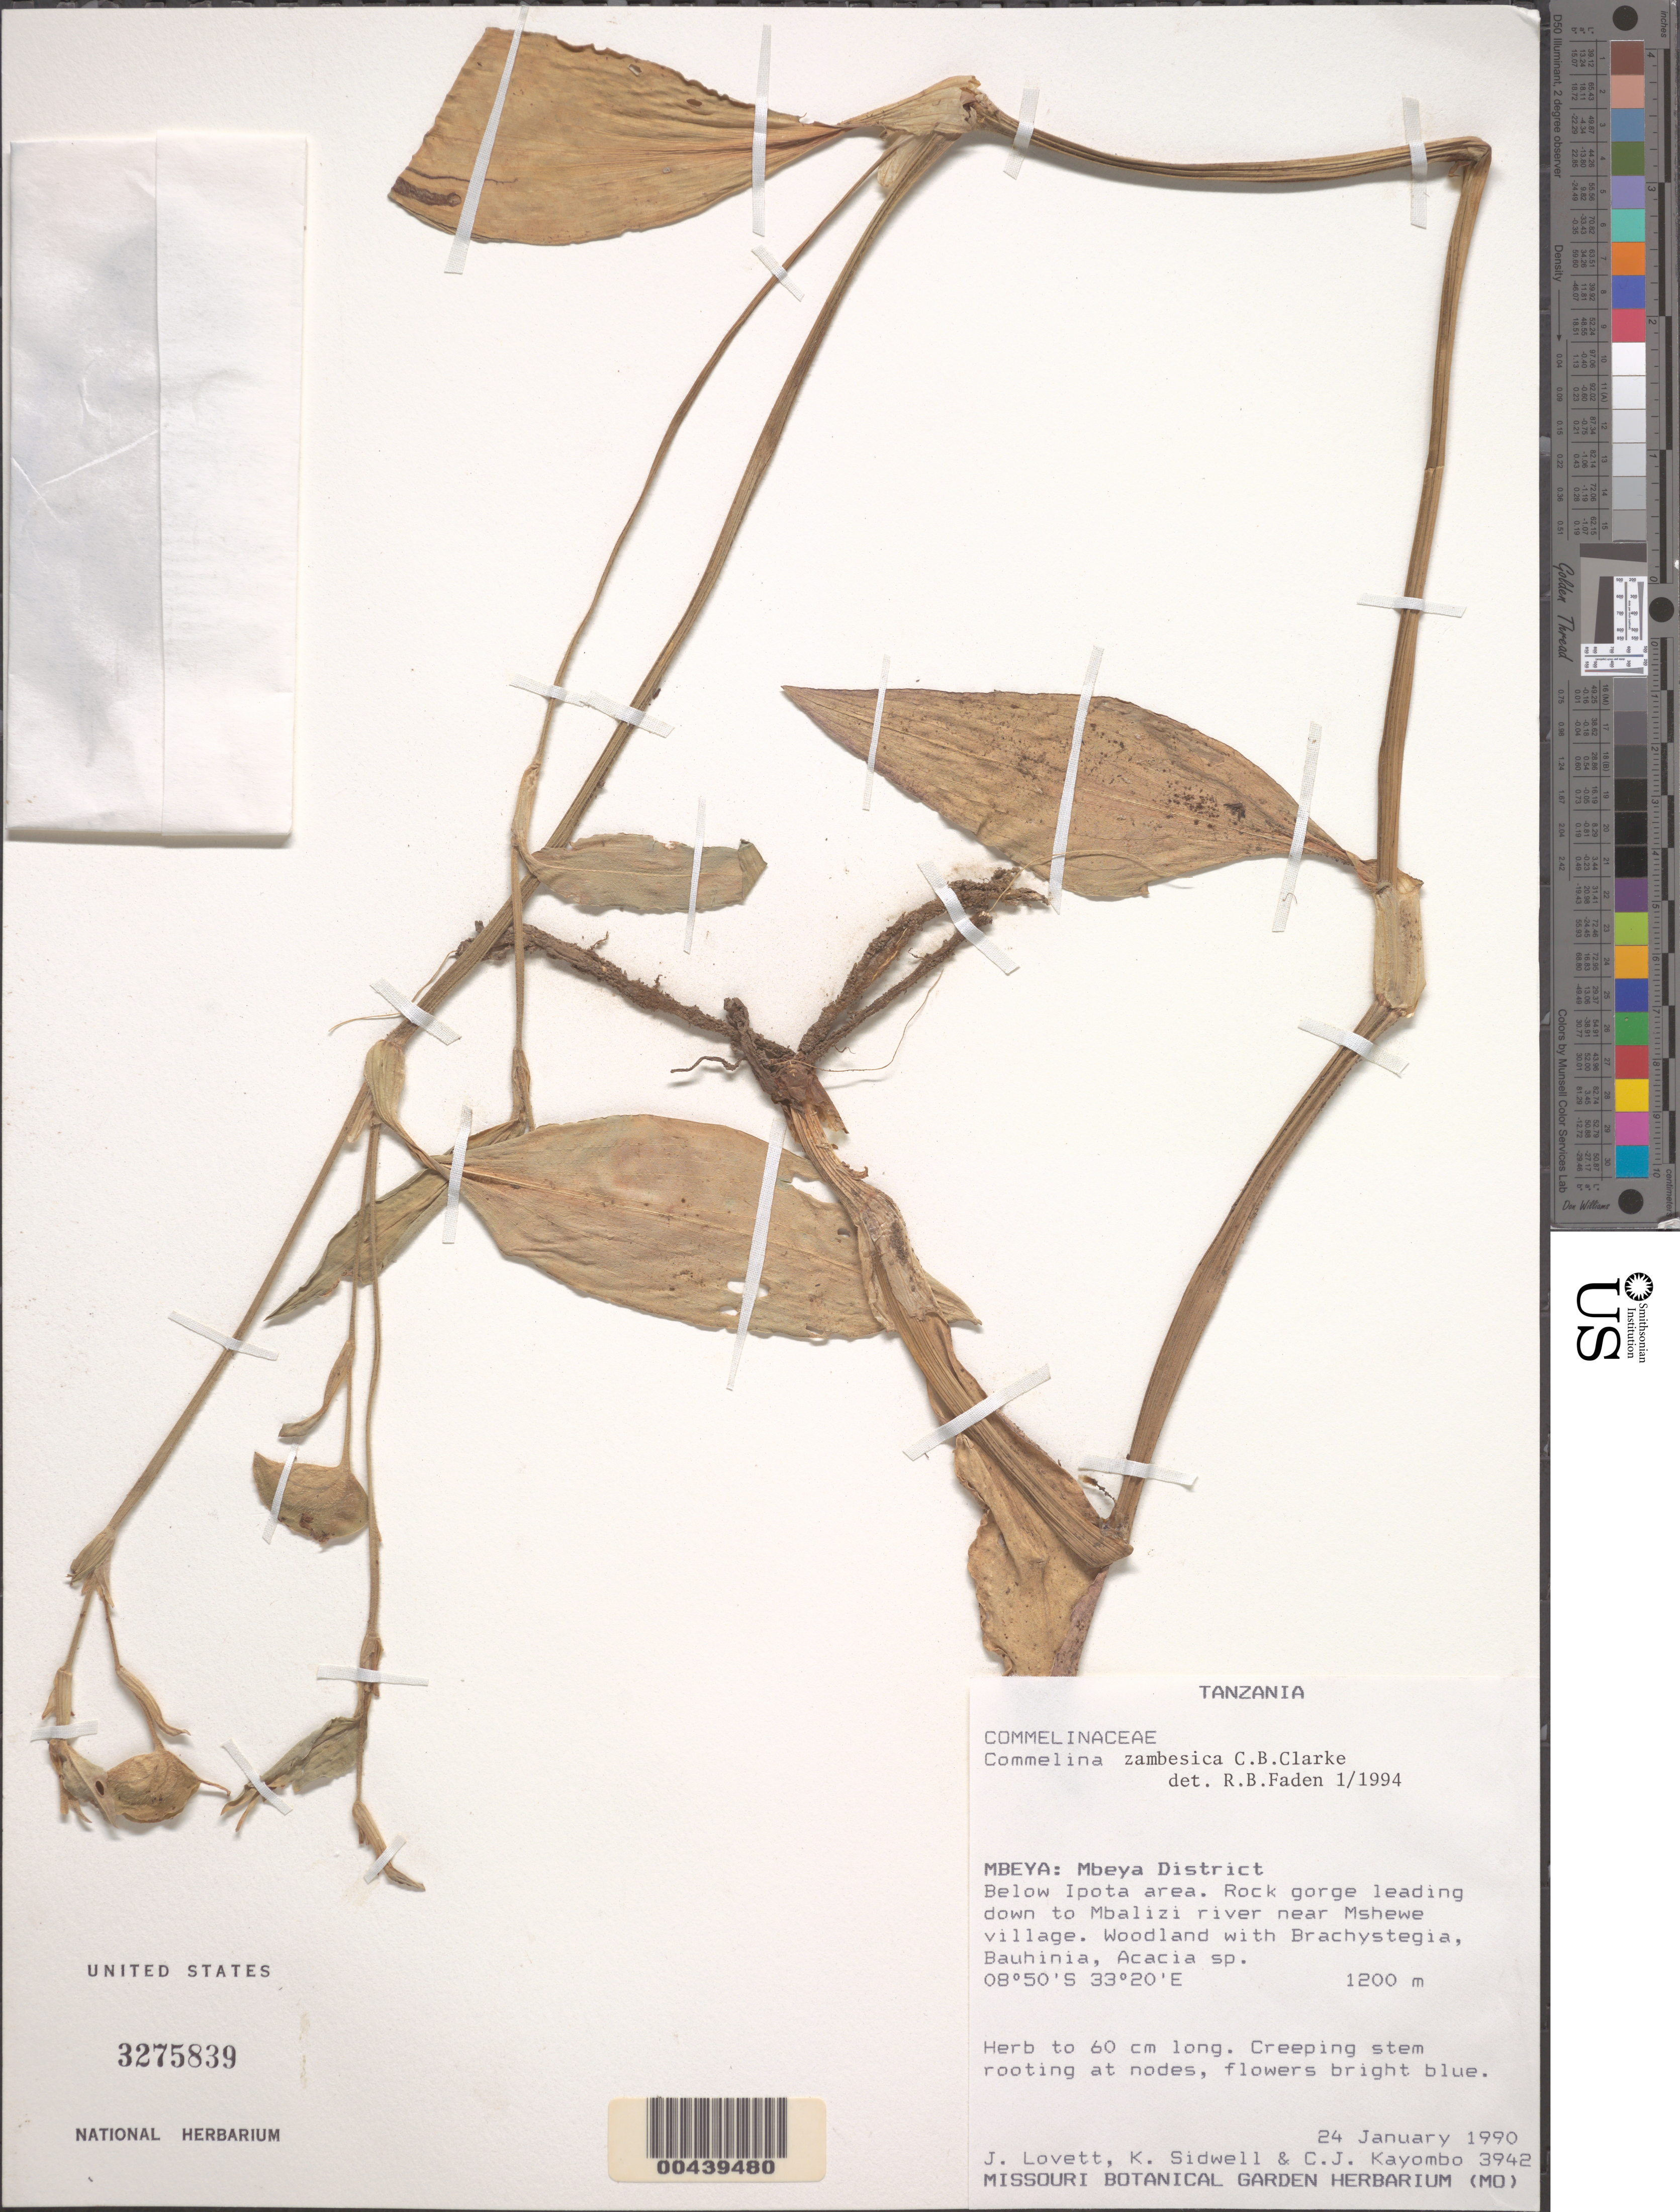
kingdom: Plantae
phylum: Tracheophyta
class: Liliopsida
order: Commelinales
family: Commelinaceae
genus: Commelina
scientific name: Commelina zambesica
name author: C.B. Clarke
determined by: Faden, Robert B., (US), Smithsonian Institution - National Museum of Natural History (UNITED STATES)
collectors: J. Lovett, K. Sidwell & C. J. Kayombo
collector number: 3942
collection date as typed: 24 Jan 1990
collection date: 1990-01-24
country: Tanzania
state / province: Mbeya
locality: Below ipota area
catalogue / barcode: US 3275839